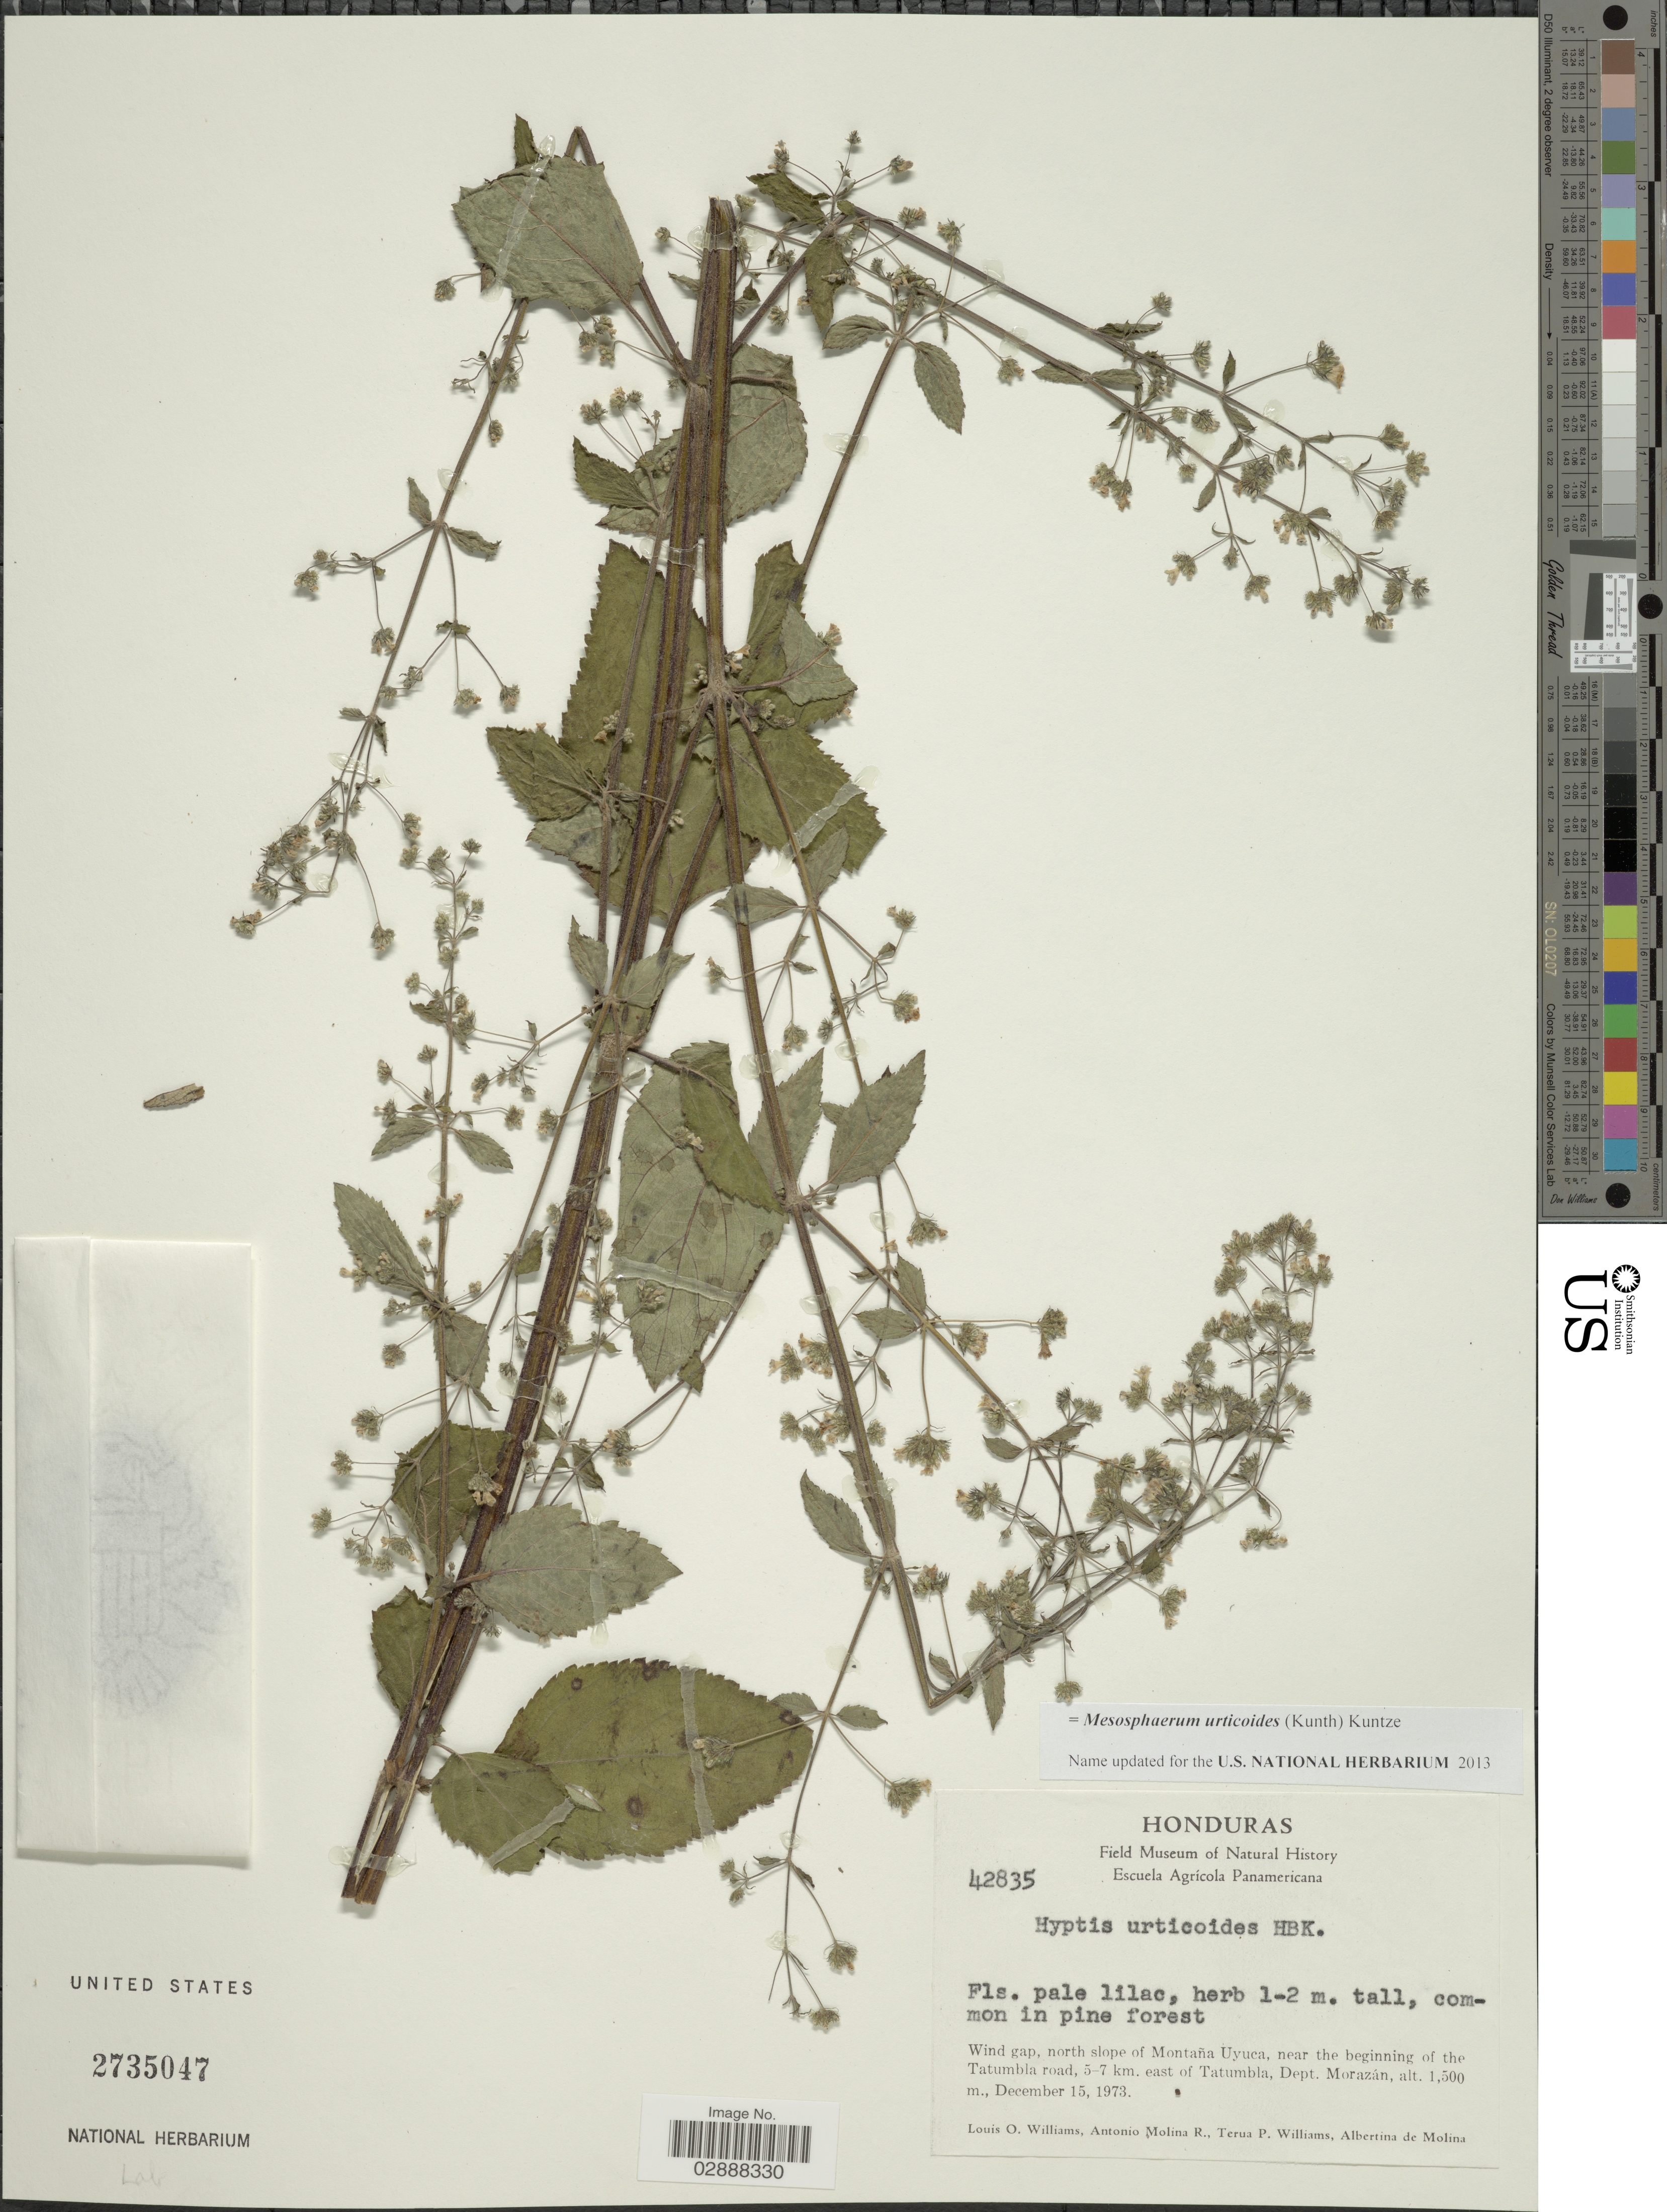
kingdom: Plantae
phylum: Tracheophyta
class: Magnoliopsida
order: Lamiales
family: Lamiaceae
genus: Mesosphaerum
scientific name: Mesosphaerum urticoides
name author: (Kunth) Kuntze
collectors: L. O. Williams, A. Molina R., T. Williams & A. R. Molina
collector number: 42835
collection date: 1973-12-15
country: Honduras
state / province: Fco. Morazán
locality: Wind gap, north slope of Montaña Uyuca, near the beginning of the Tatumbla road, 5-7 km east of Tatumbla, Dept. Morazán.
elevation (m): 1500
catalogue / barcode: US 2735047